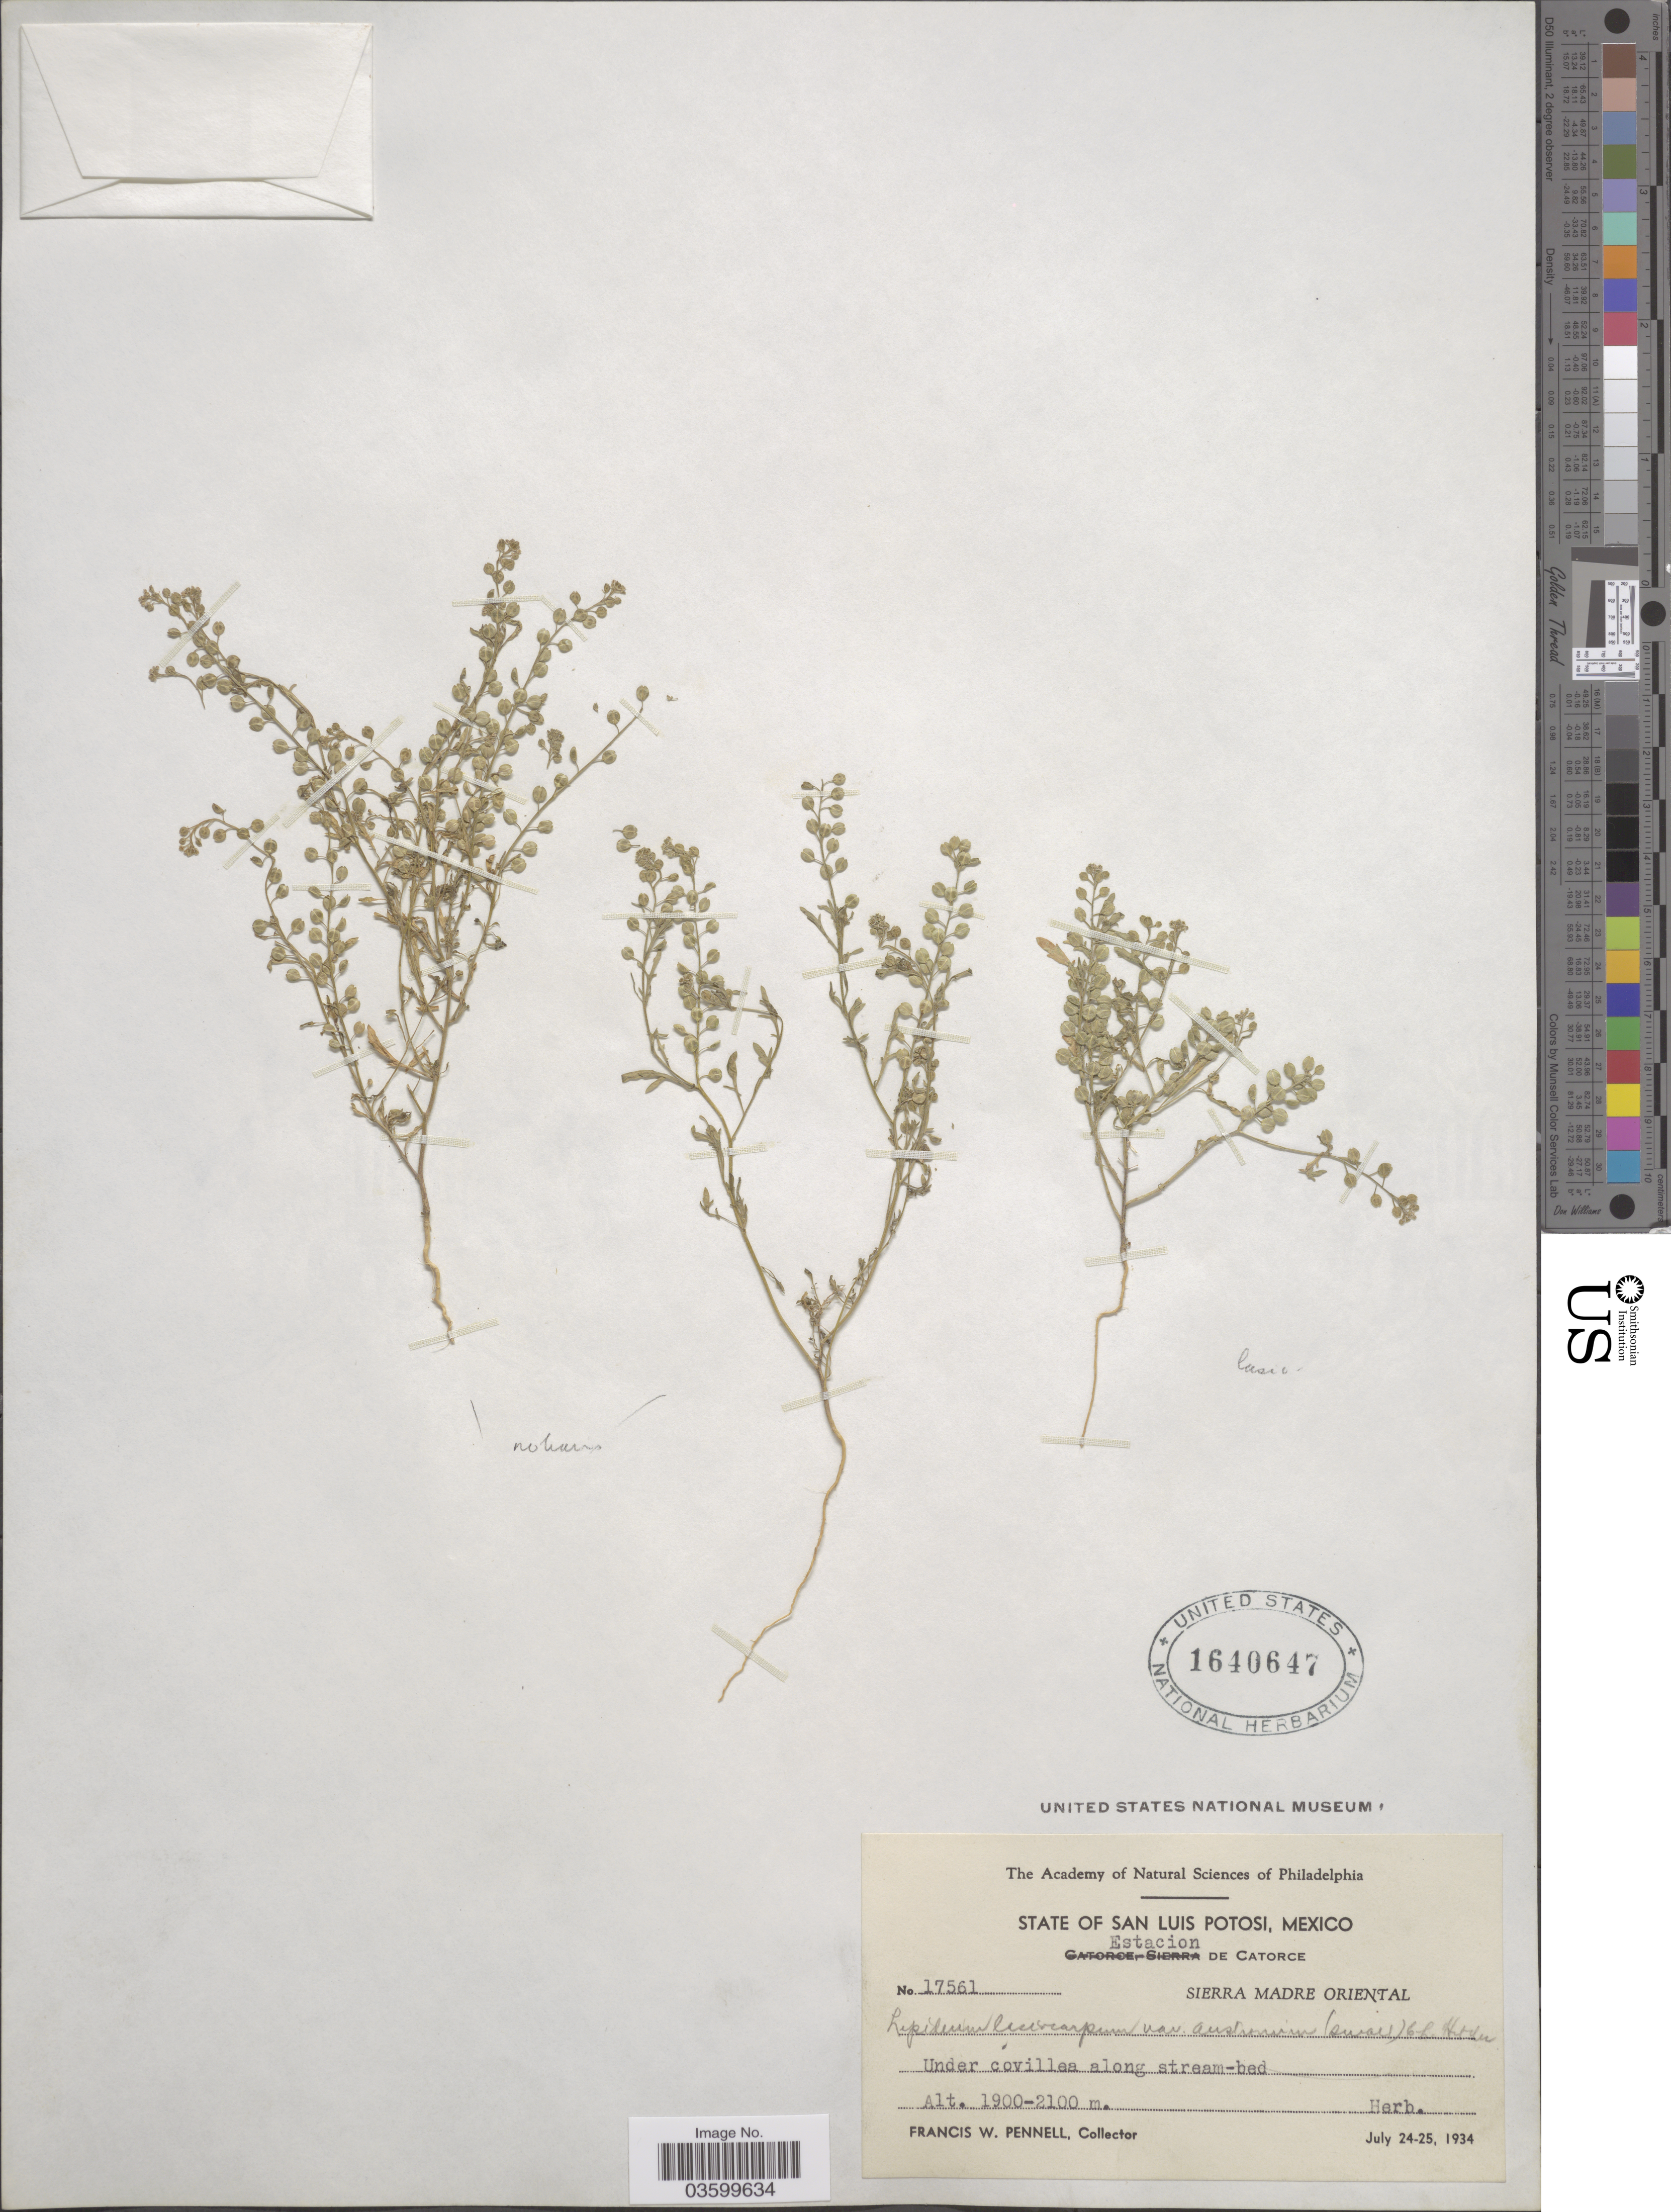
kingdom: Plantae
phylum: Tracheophyta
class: Magnoliopsida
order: Brassicales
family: Brassicaceae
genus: Lepidium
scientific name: Lepidium lasiocarpum var. orbiculare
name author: (Thell.) C.L. Hitchc.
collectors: F. W. Pennell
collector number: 17561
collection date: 1934-07-24/1934-07-25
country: Mexico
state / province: San Luis Potosí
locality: Estacion de Catorce. Sierra Madre Oriental.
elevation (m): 1900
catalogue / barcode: US 1640647